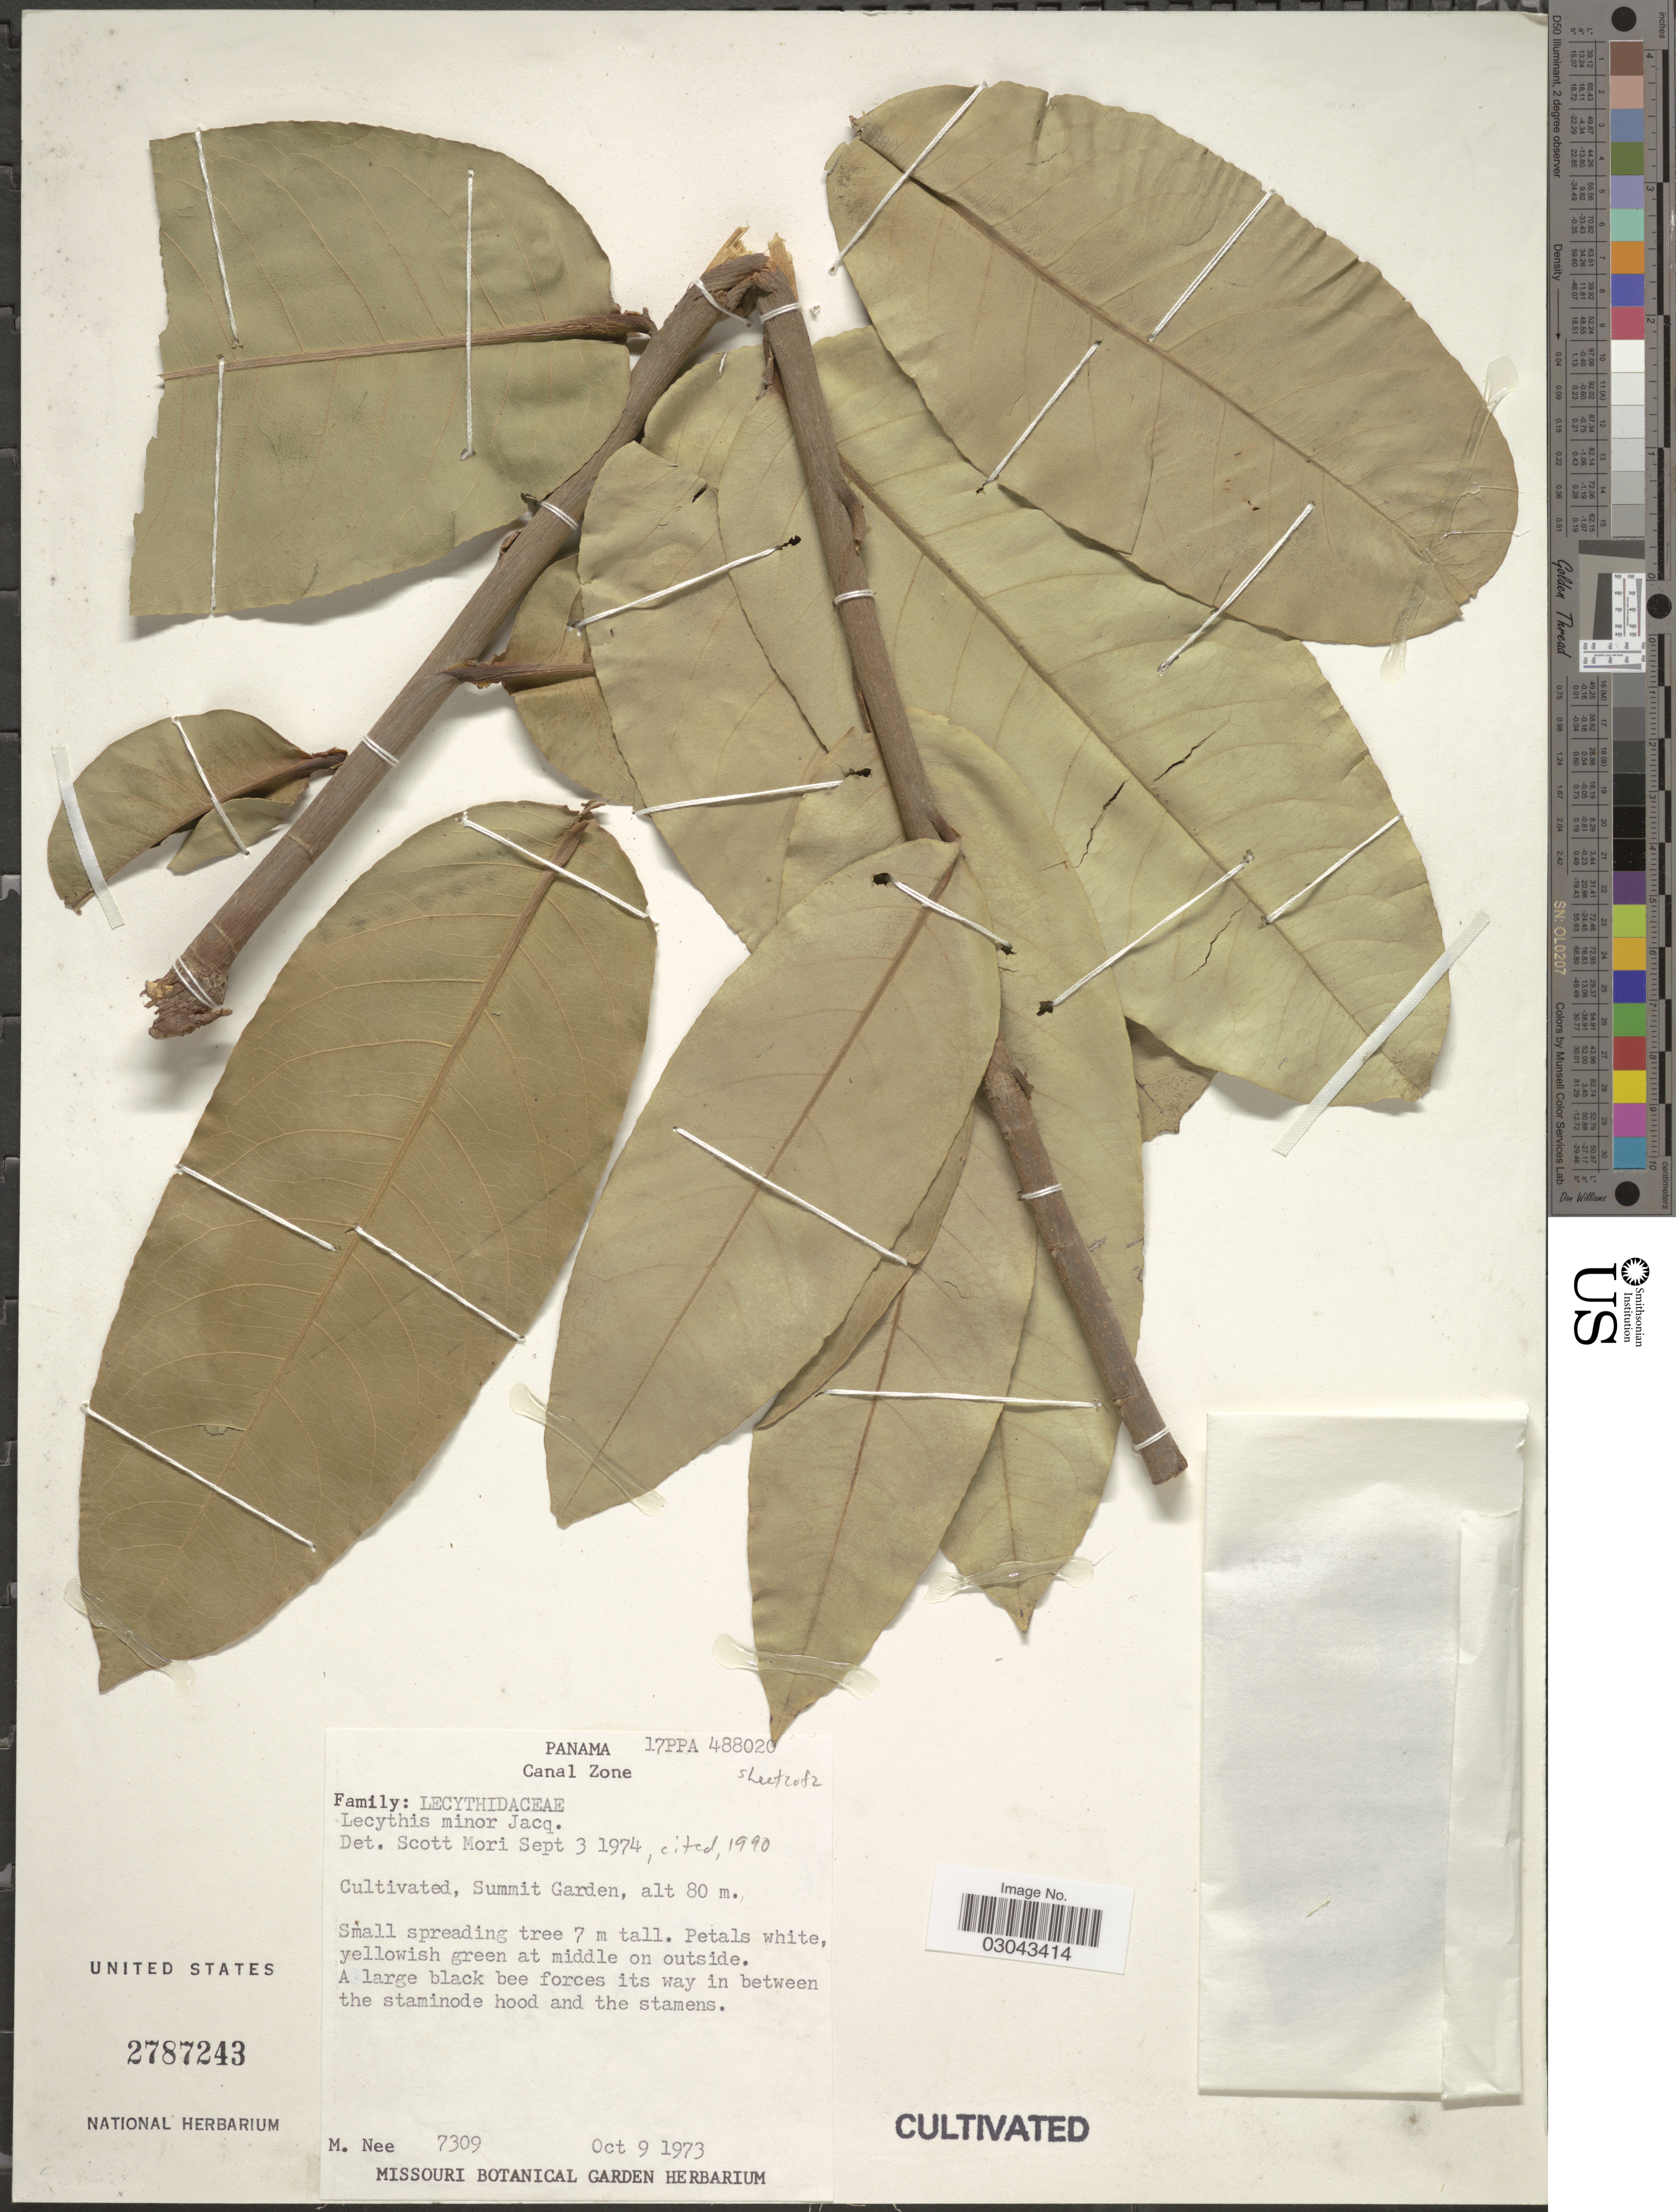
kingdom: Plantae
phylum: Tracheophyta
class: Magnoliopsida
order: Ericales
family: Lecythidaceae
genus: Lecythis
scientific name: Lecythis minor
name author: Jacq.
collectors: M. Nee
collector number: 7309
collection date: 1973-10-09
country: Panama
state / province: Colón / Panamá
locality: Canal Zone, Cultivated, Summit Garden.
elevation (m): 80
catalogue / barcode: US 2787243